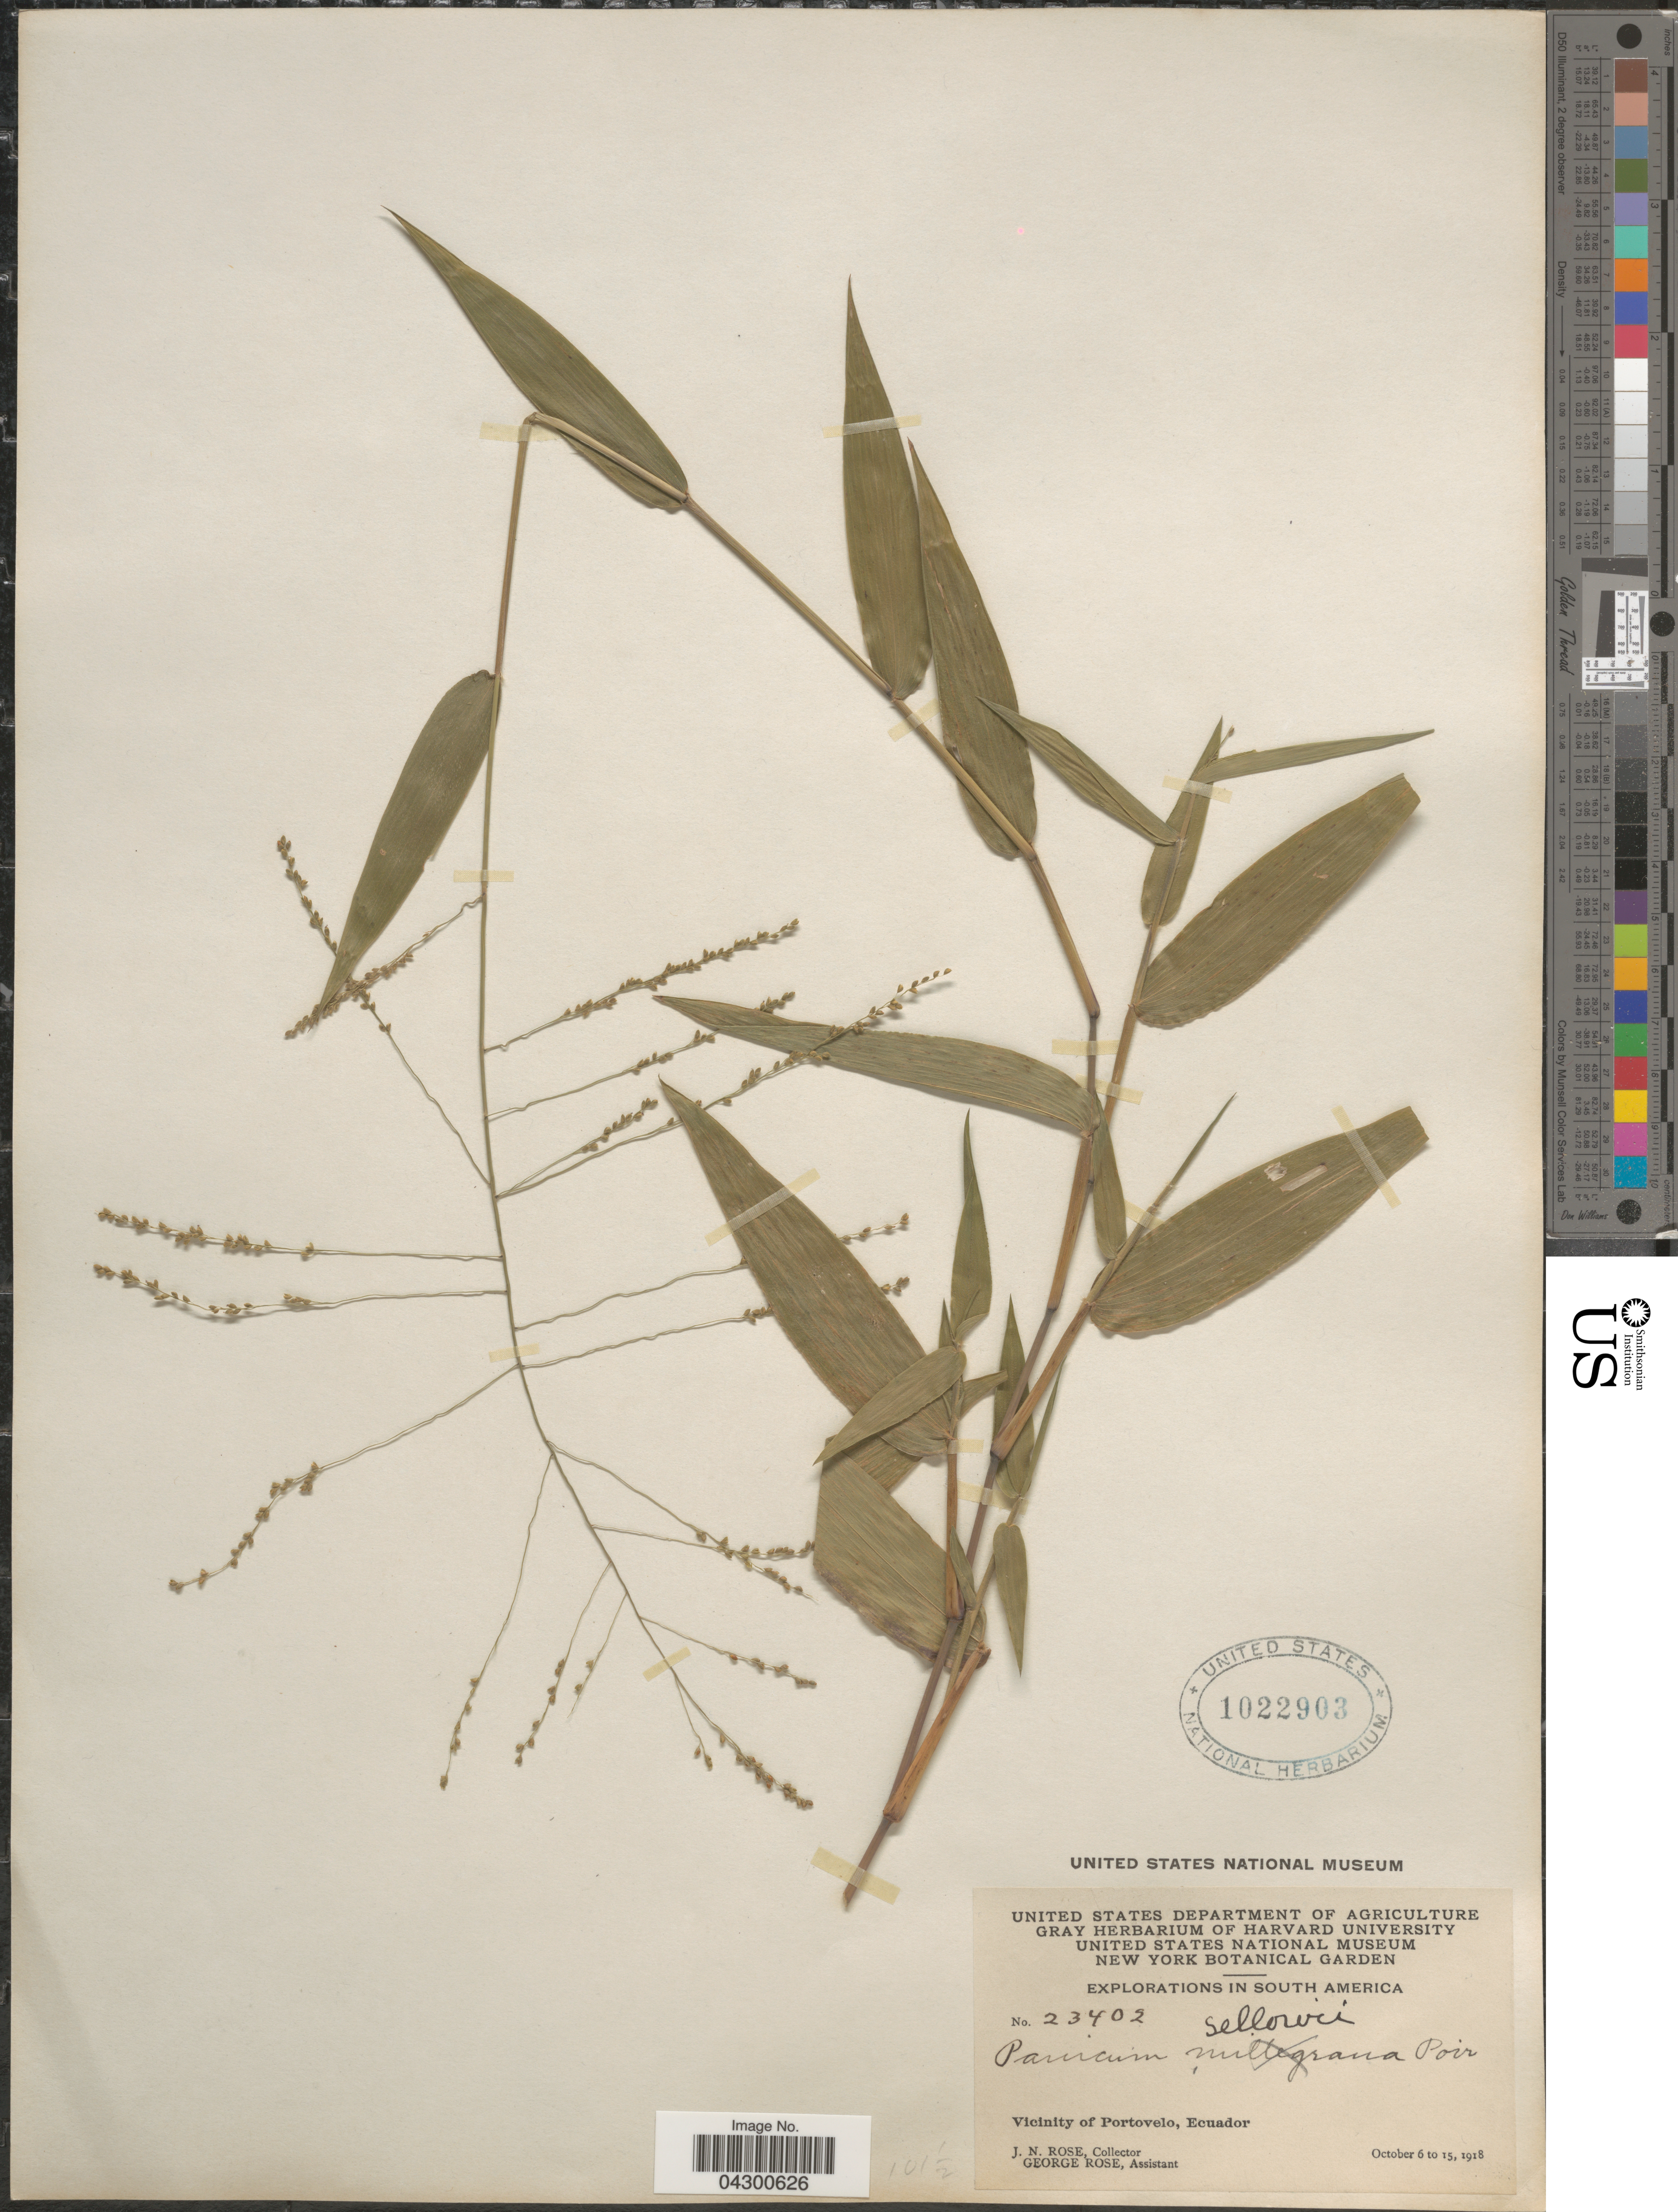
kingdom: Plantae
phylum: Tracheophyta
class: Liliopsida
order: Poales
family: Poaceae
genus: Panicum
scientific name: Panicum sellowii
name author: Nees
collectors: J. N. Rose & G. Rose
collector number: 23402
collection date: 1918-10-06/1918-10-15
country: Ecuador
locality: Explorations in South America. Vicinity of Portovelo.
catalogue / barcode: US 1022903